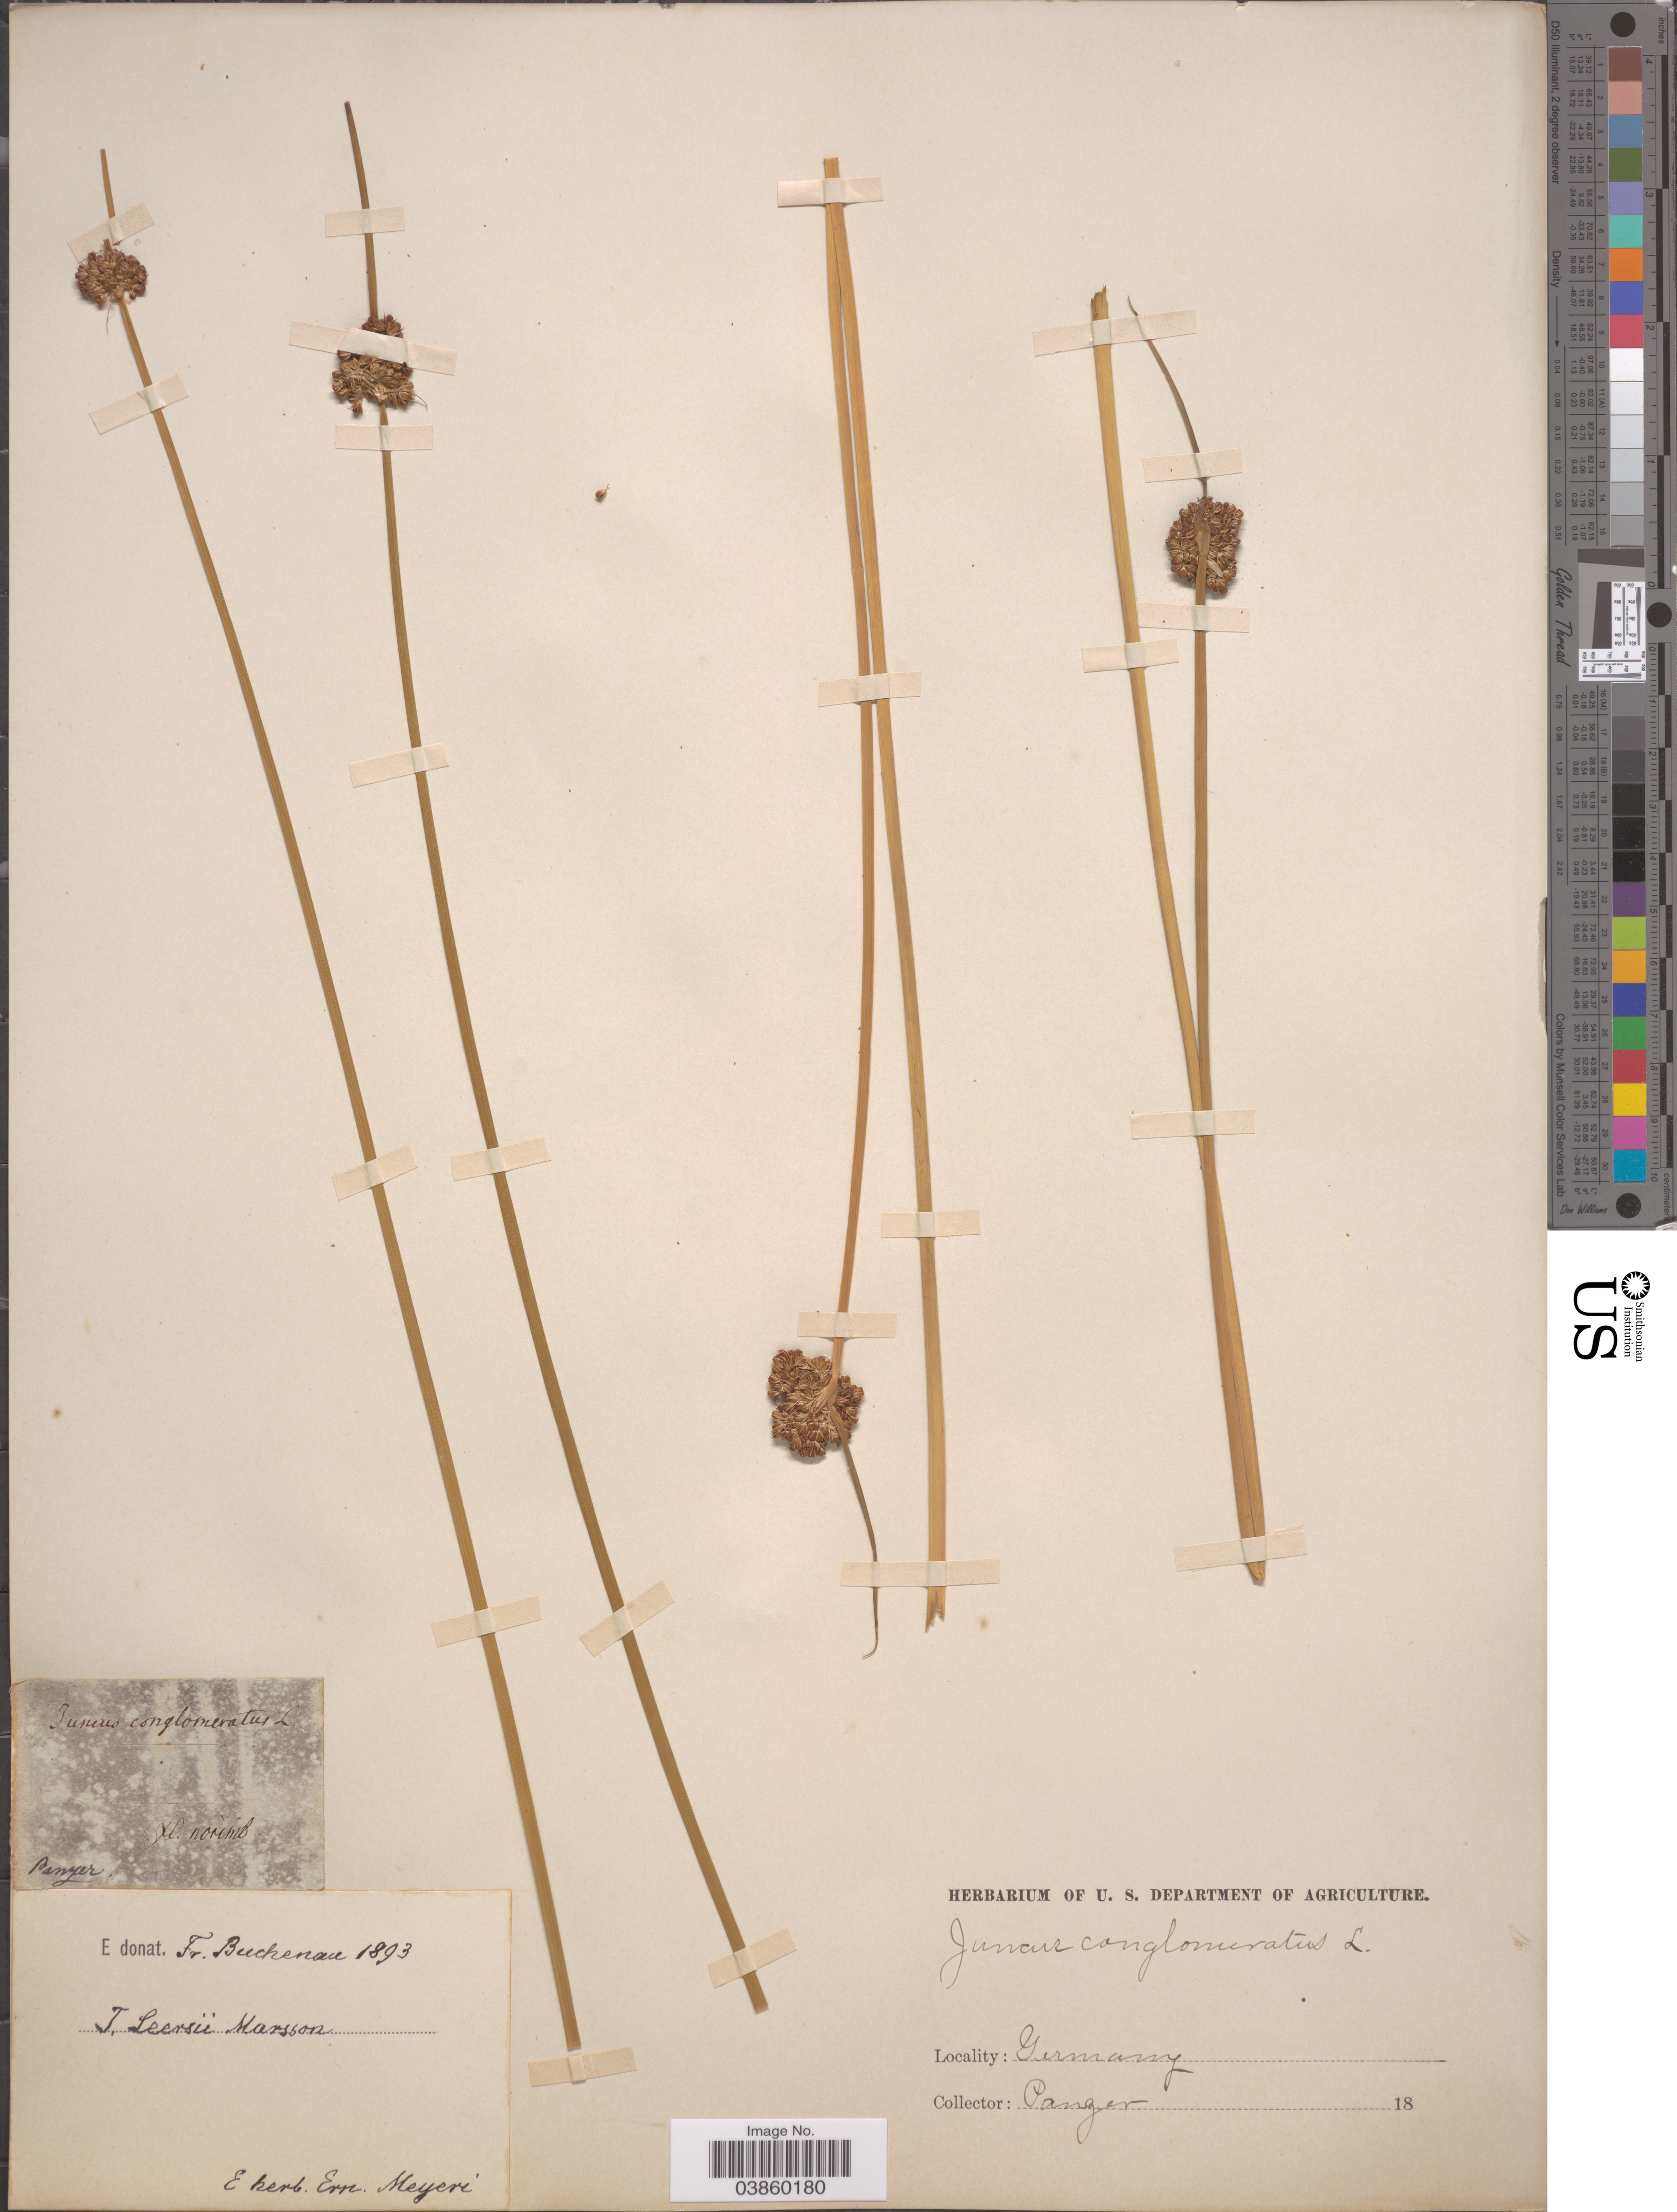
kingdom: Plantae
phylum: Tracheophyta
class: Liliopsida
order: Poales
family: Juncaceae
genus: Juncus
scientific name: Juncus conglomeratus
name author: L.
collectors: Panyer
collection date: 1893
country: Germany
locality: [illegible text].